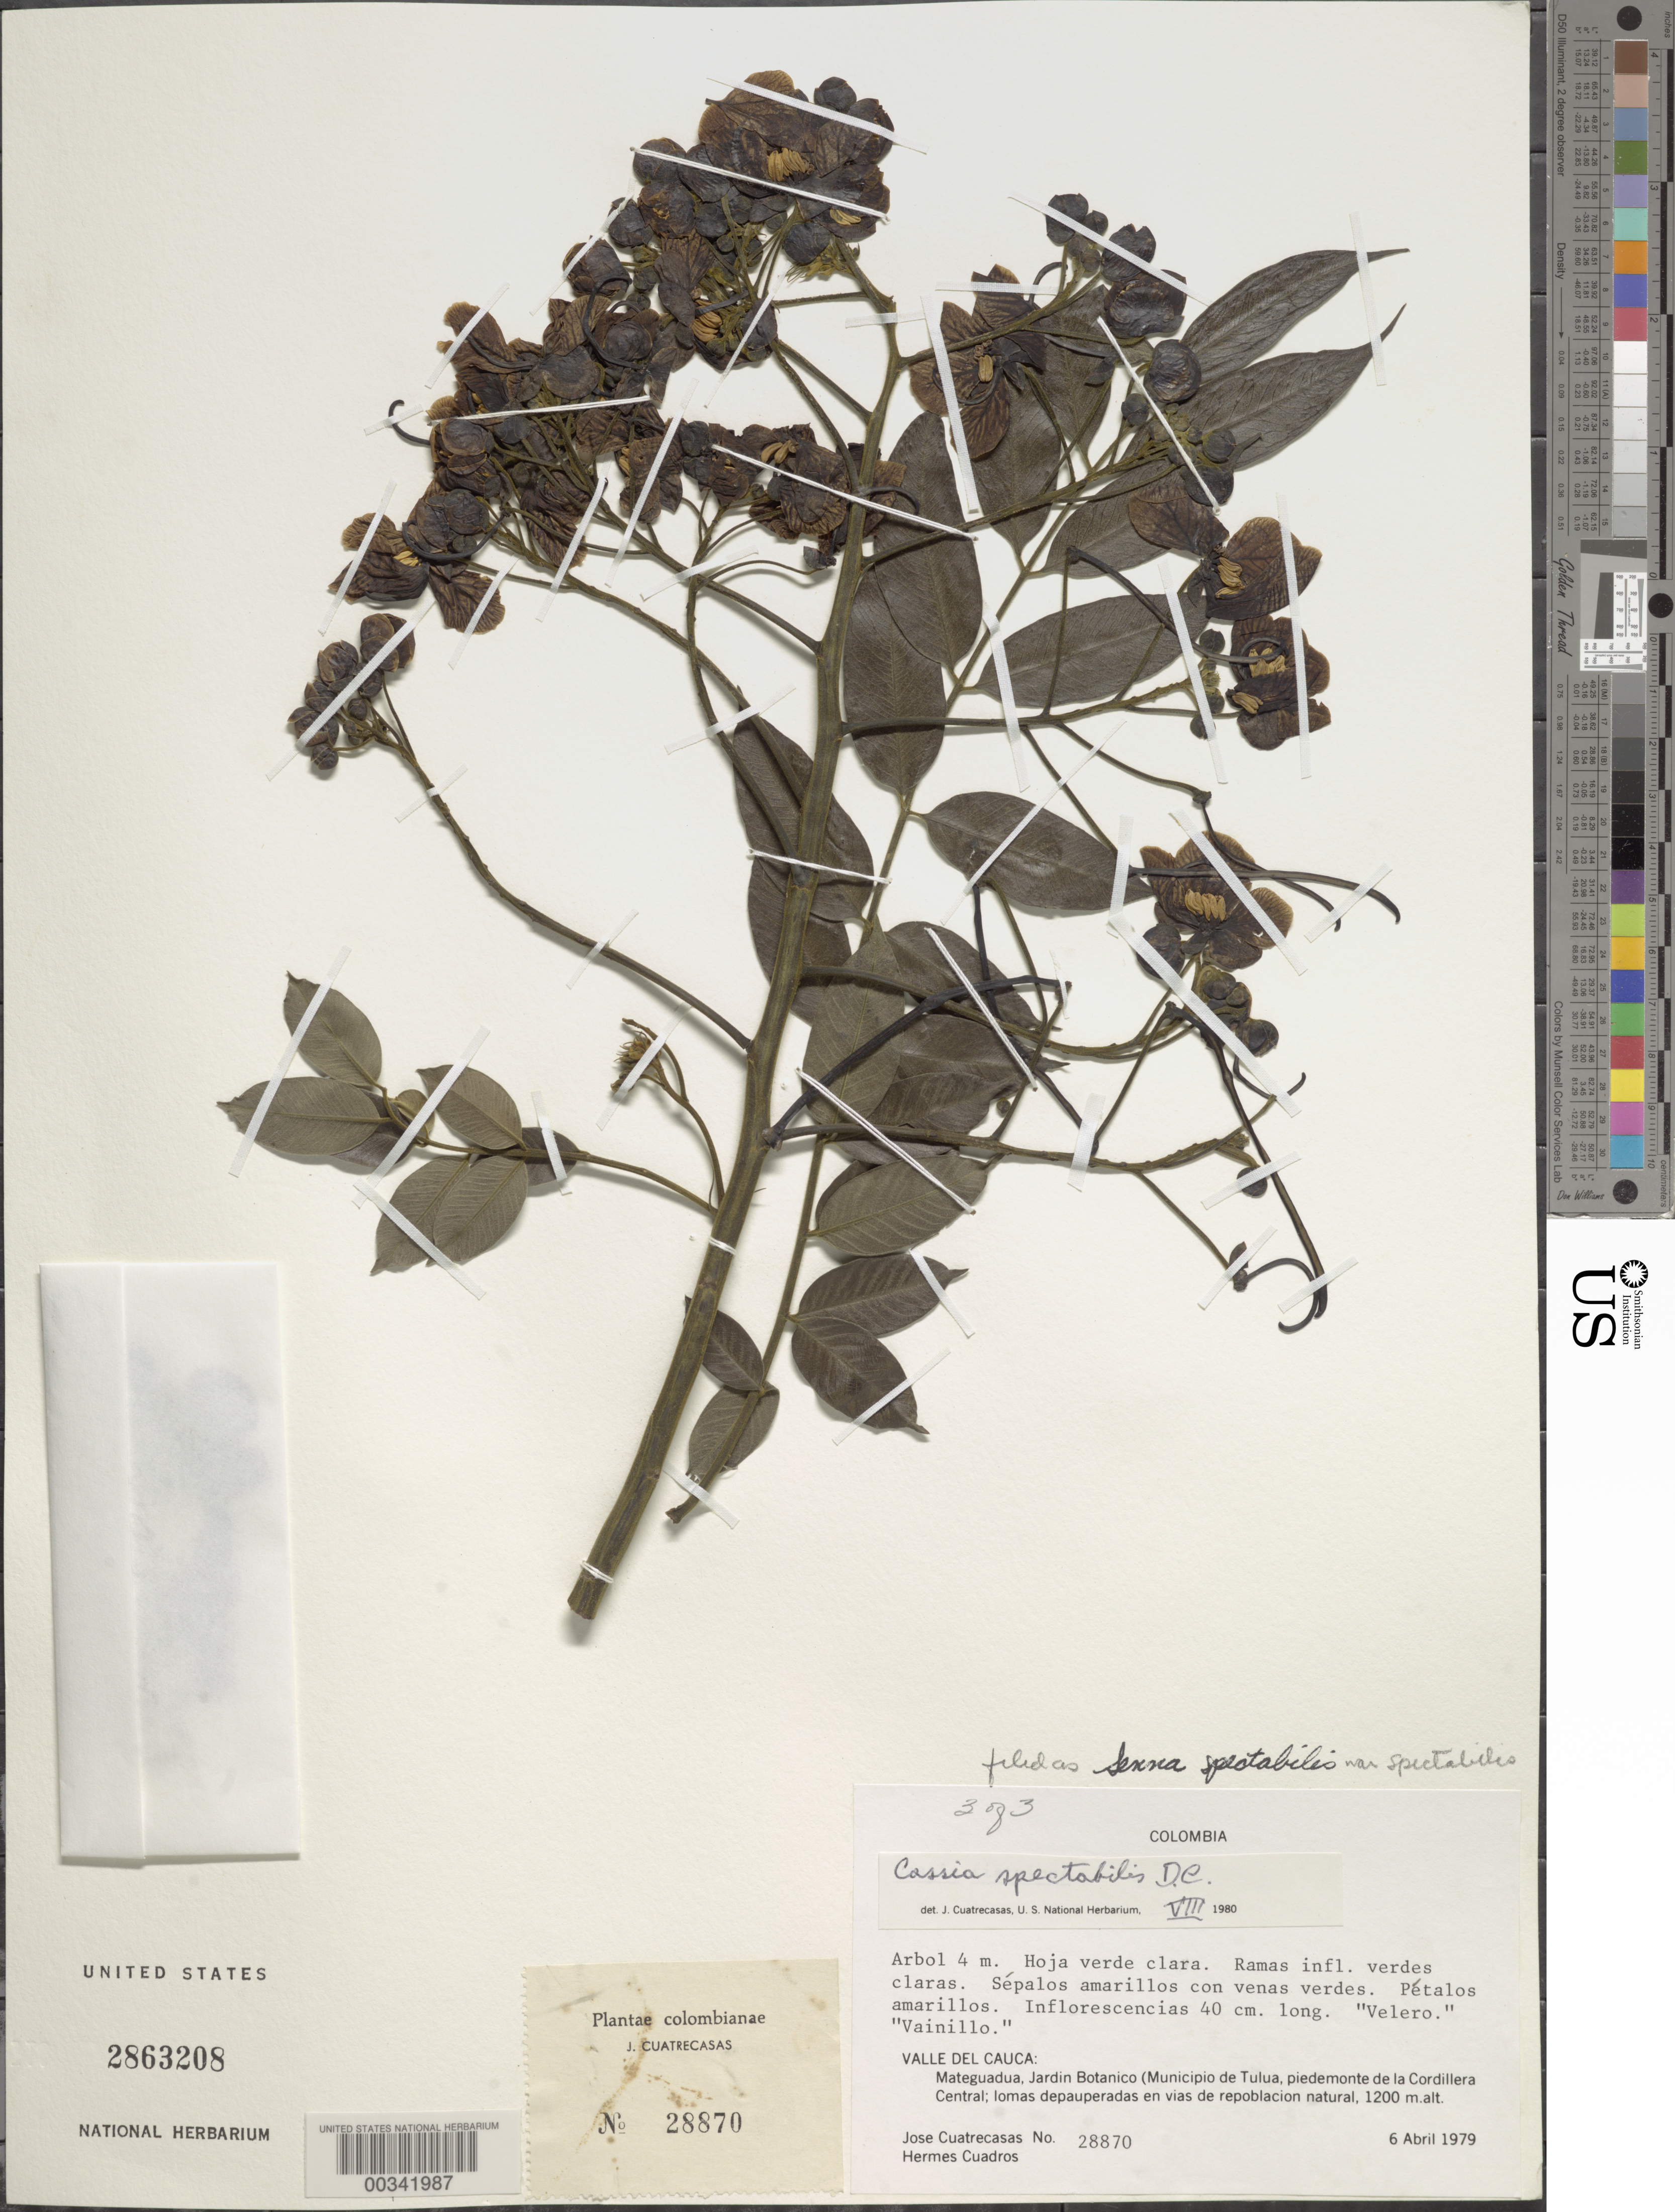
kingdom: Plantae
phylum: Tracheophyta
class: Magnoliopsida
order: Fabales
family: Fabaceae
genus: Senna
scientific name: Senna spectabilis var. spectabilis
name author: (DC.) H.S. Irwin & Barneby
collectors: J. Cuatrecasas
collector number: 28870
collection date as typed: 06 Apr 1979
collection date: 1979-04-06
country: Colombia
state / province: Valle del Cauca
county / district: Tuluá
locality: Mateguadua, Jardin Botanico; Piedmonte de la Cordillera Central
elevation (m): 1200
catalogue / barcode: US 2863208